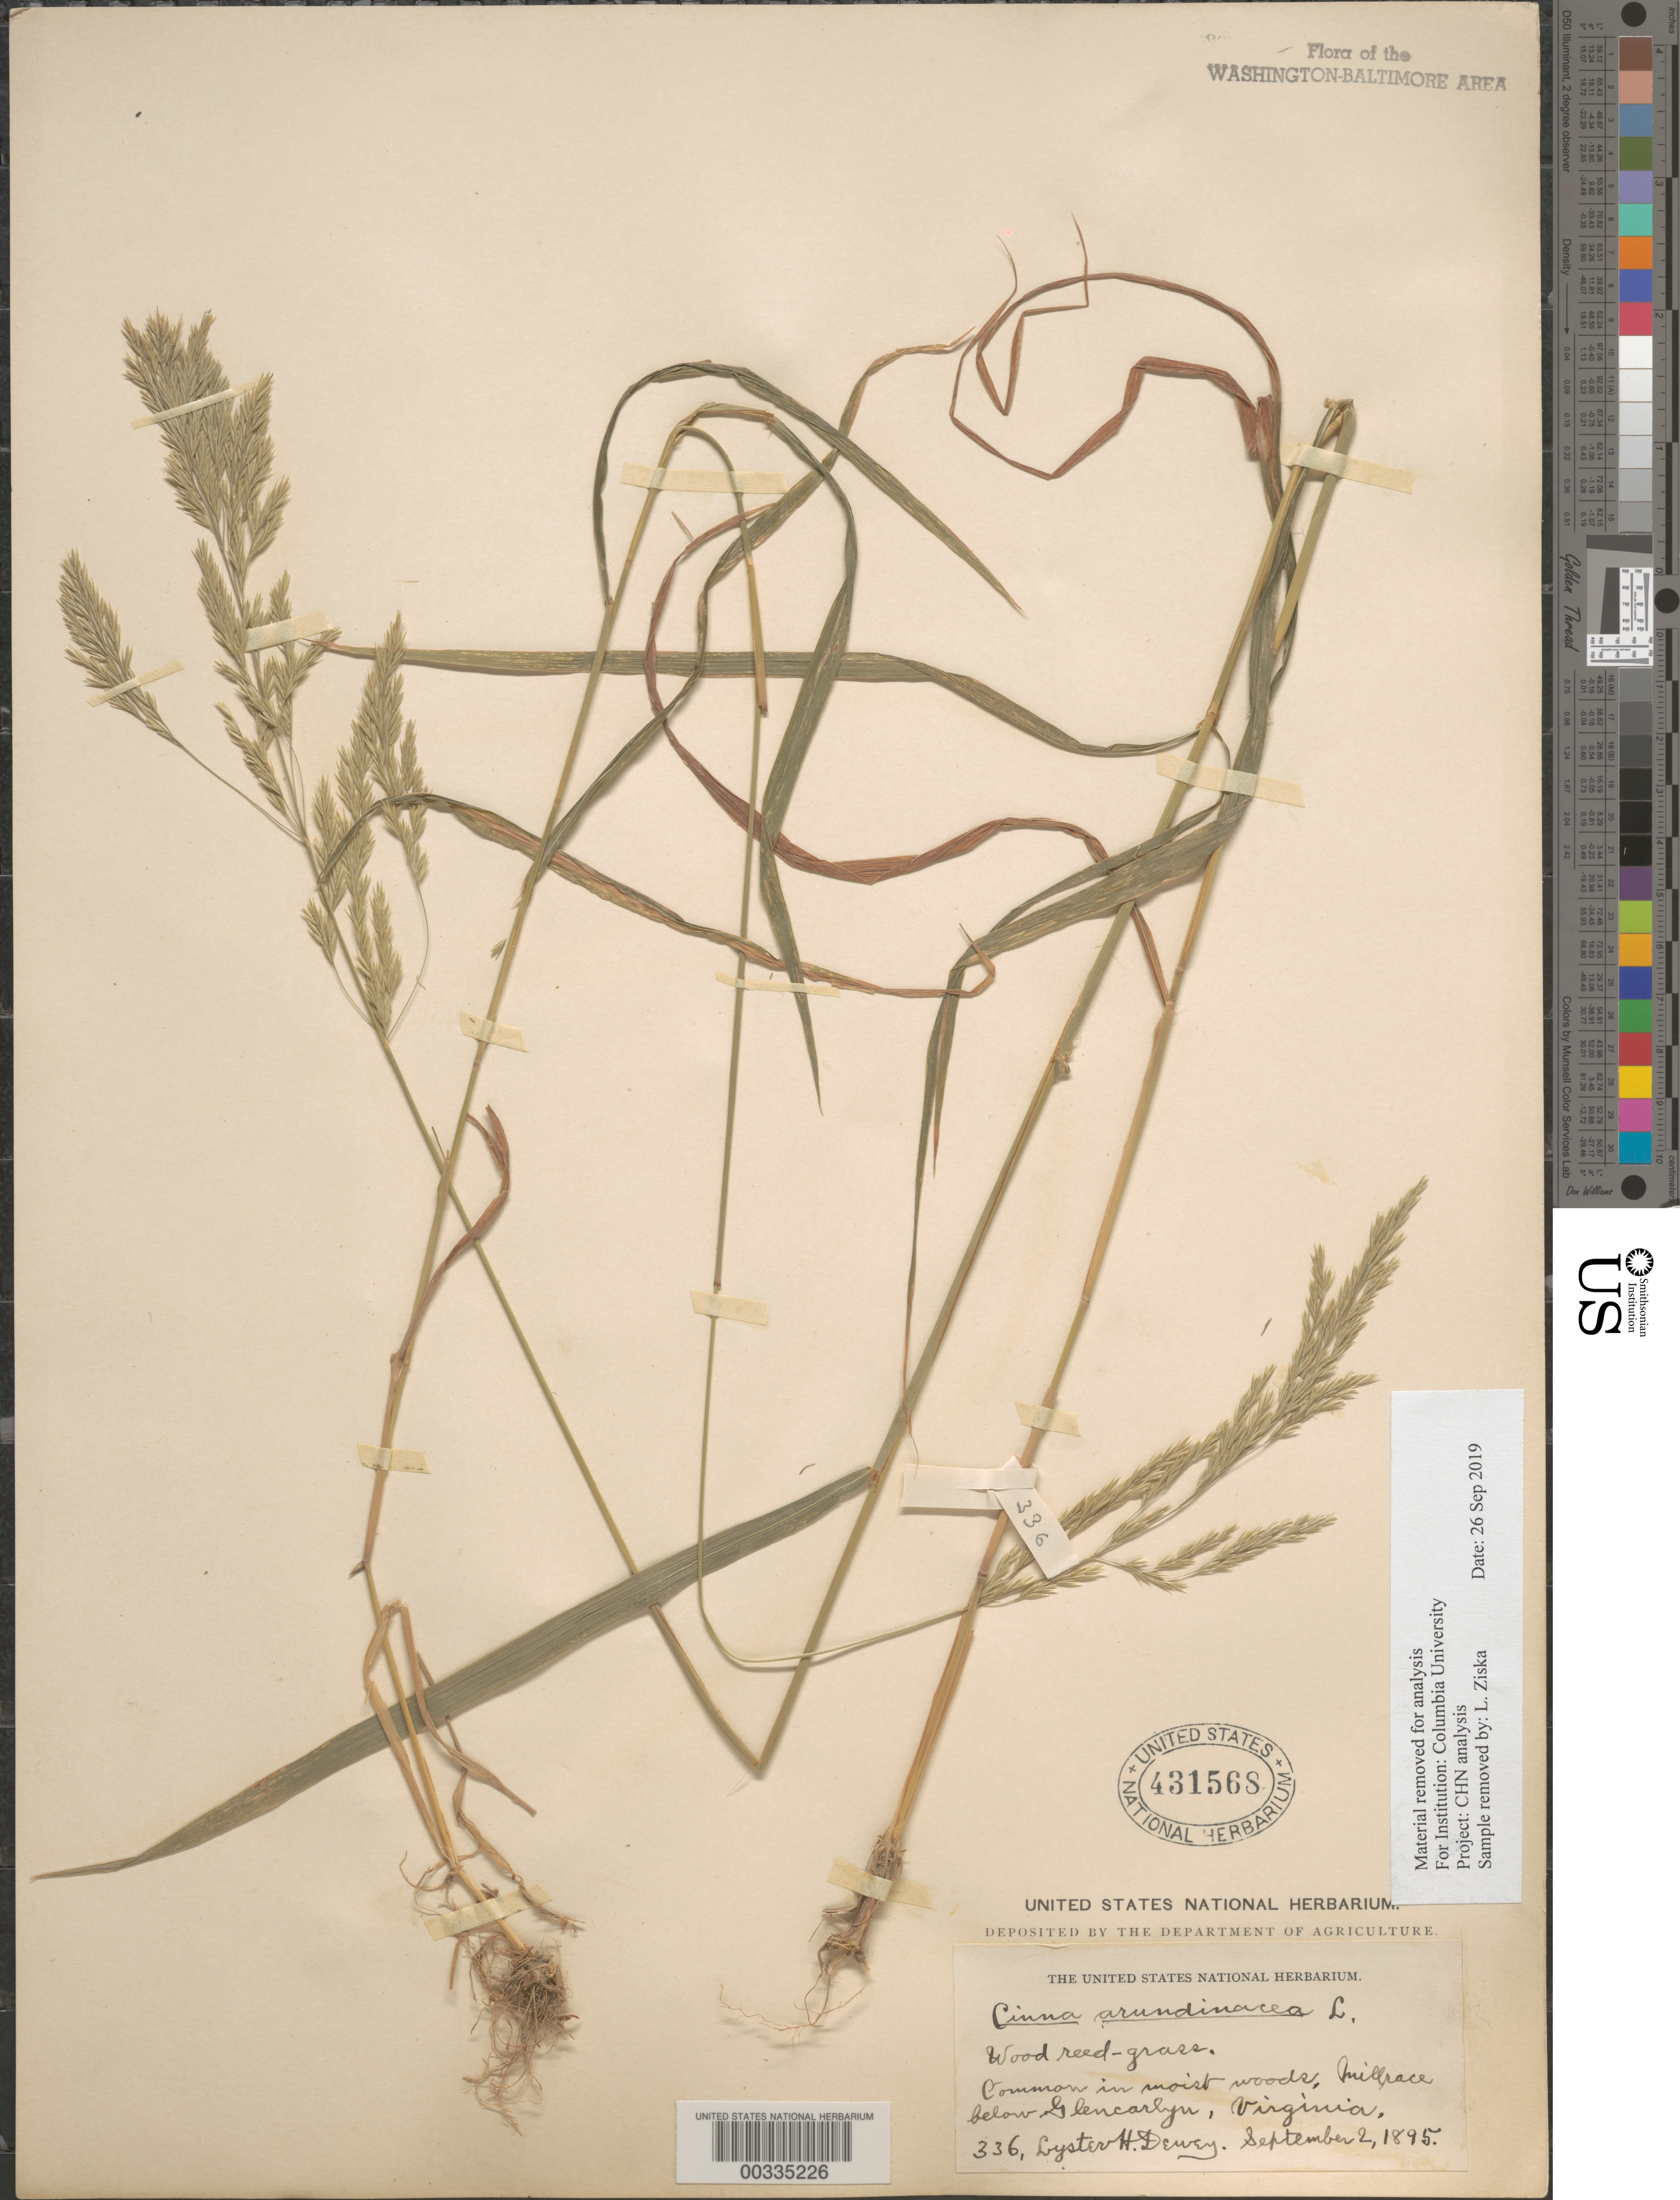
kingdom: Plantae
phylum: Tracheophyta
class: Liliopsida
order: Poales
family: Poaceae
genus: Cinna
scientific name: Cinna arundinacea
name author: L.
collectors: L. H. Dewey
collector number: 336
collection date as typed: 02 Sep 1895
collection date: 1895-09-02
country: United States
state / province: Virginia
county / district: Fauquier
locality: Millrace below Glencarlyn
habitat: In moist woods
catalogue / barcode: US 431568